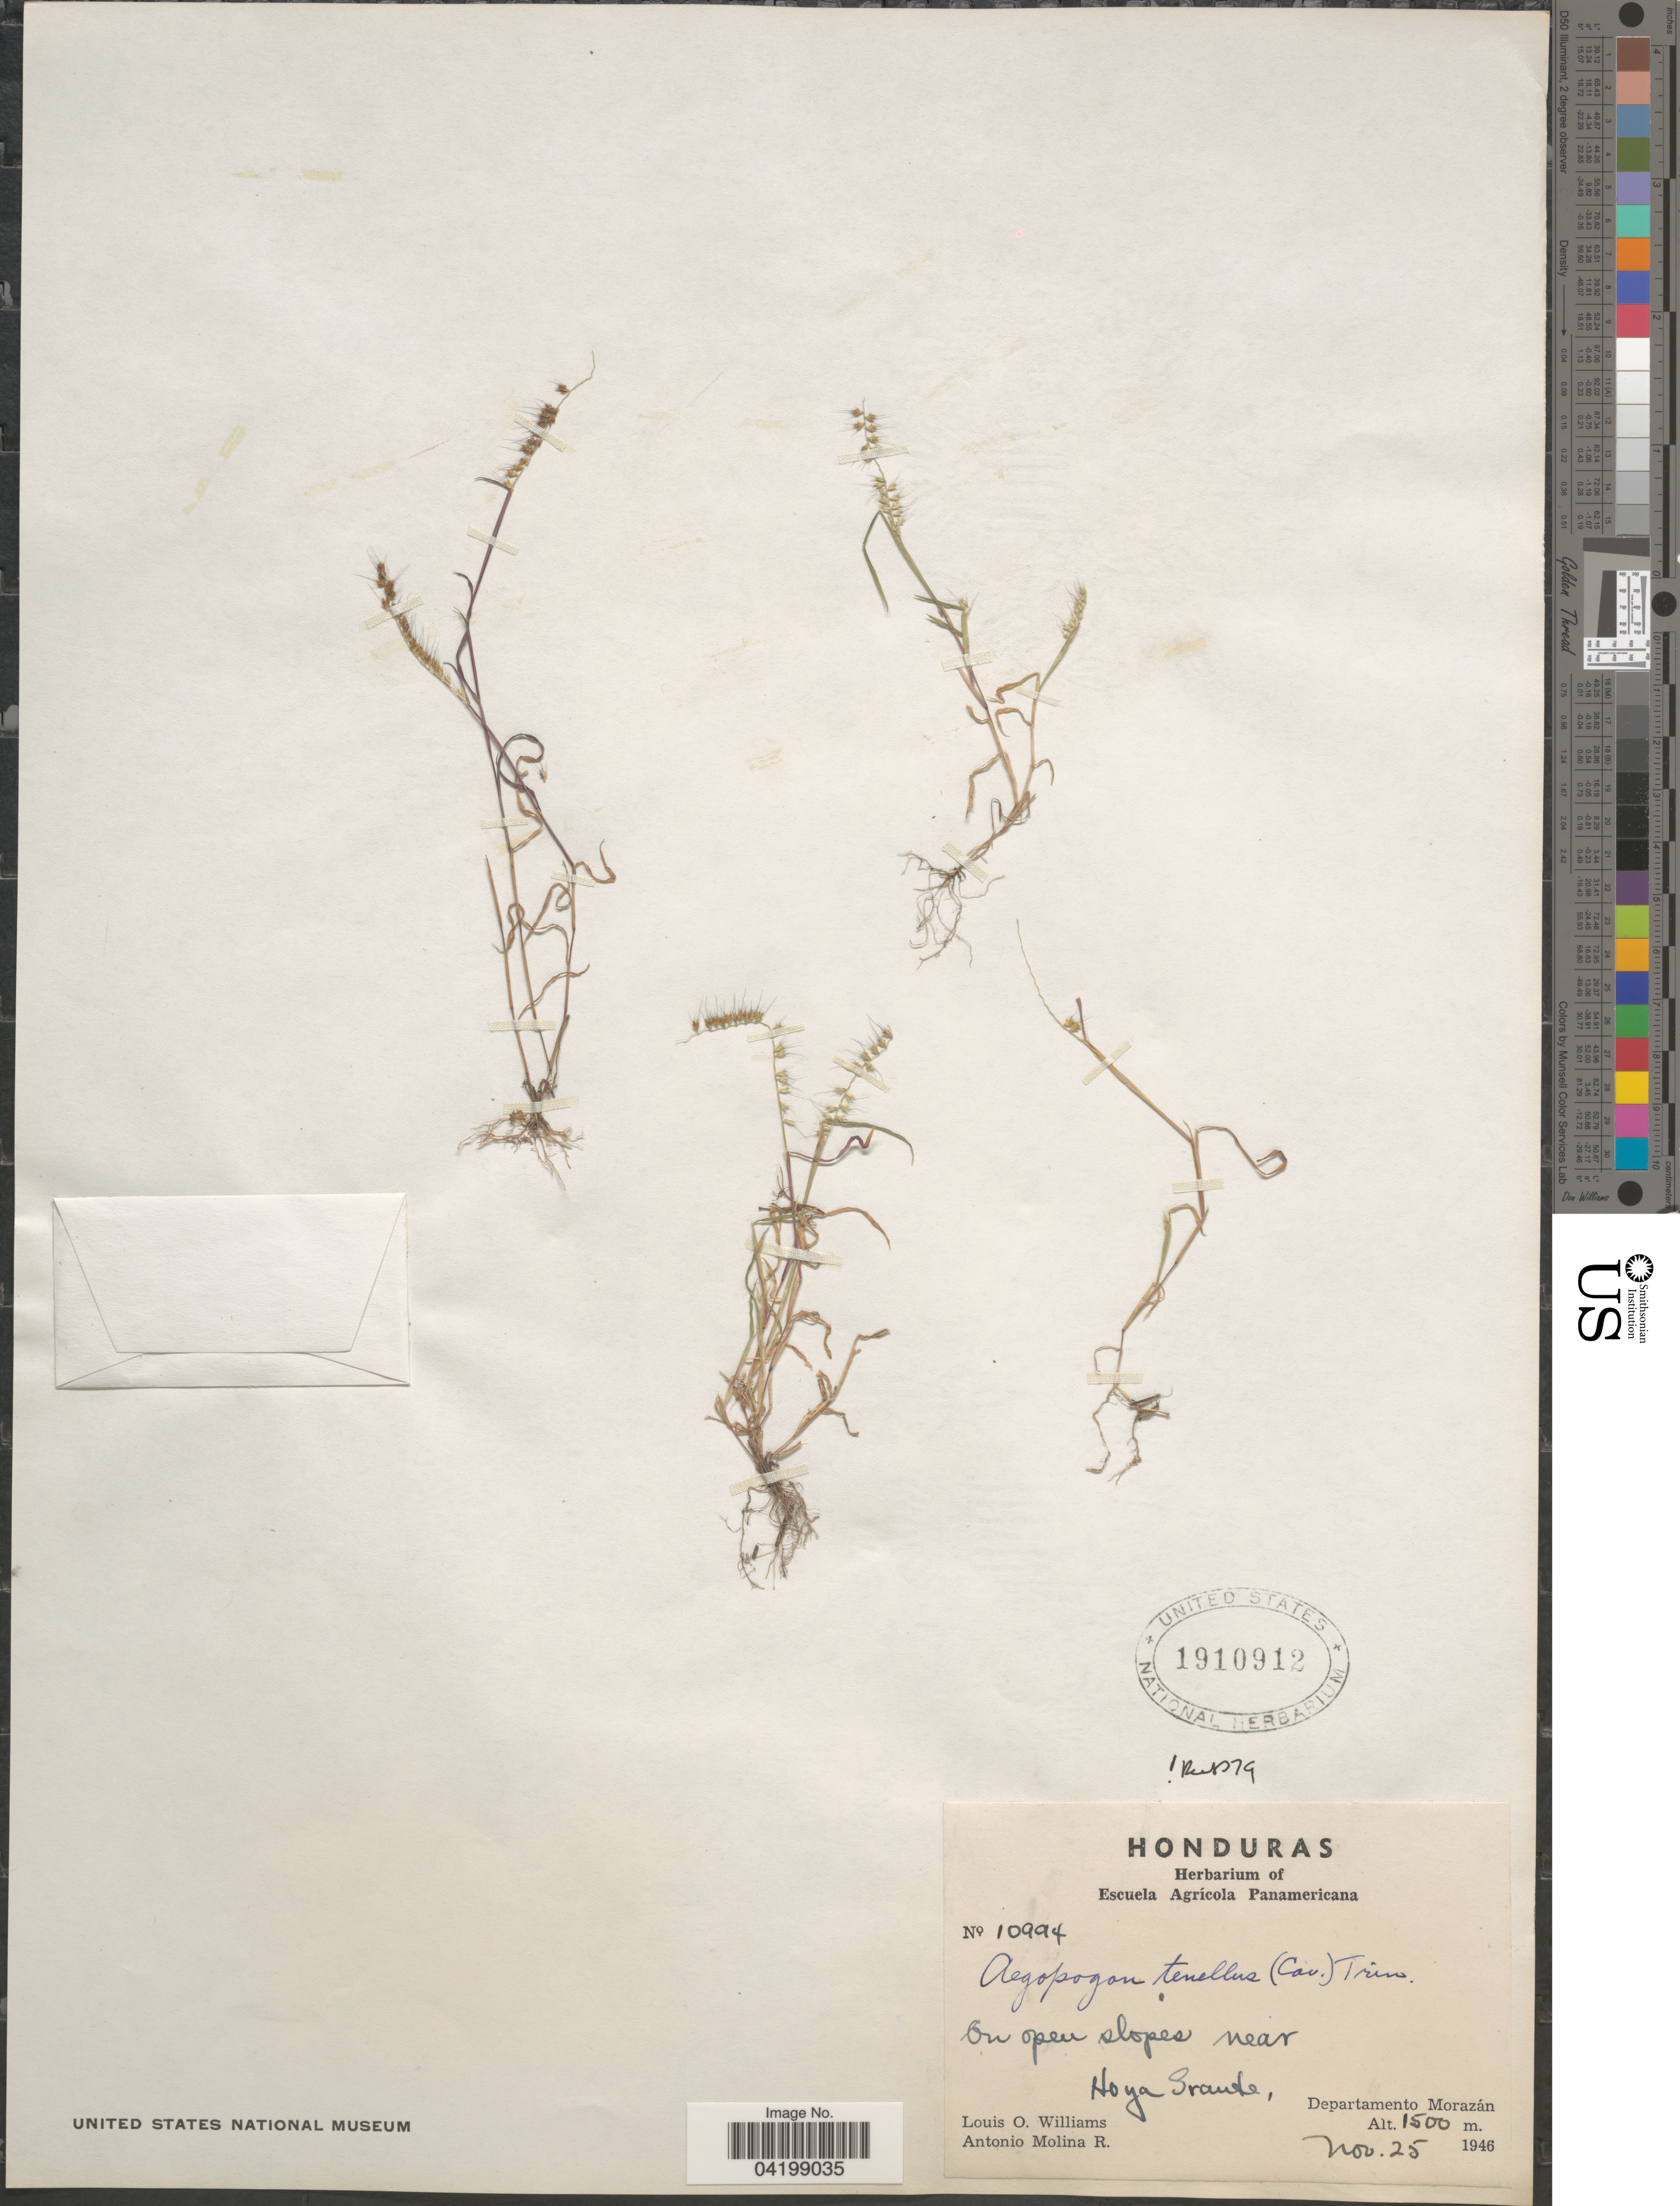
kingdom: Plantae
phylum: Tracheophyta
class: Liliopsida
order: Poales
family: Poaceae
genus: Muhlenbergia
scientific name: Muhlenbergia uniseta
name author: (Lag.) Columbus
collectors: L. O. Williams & A. Molina R.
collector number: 10994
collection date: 1946-11-25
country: Honduras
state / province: Fco. Morazán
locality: On open slopes near Hoya Grande, Departamento Morazán.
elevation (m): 1500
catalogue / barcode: US 1910912